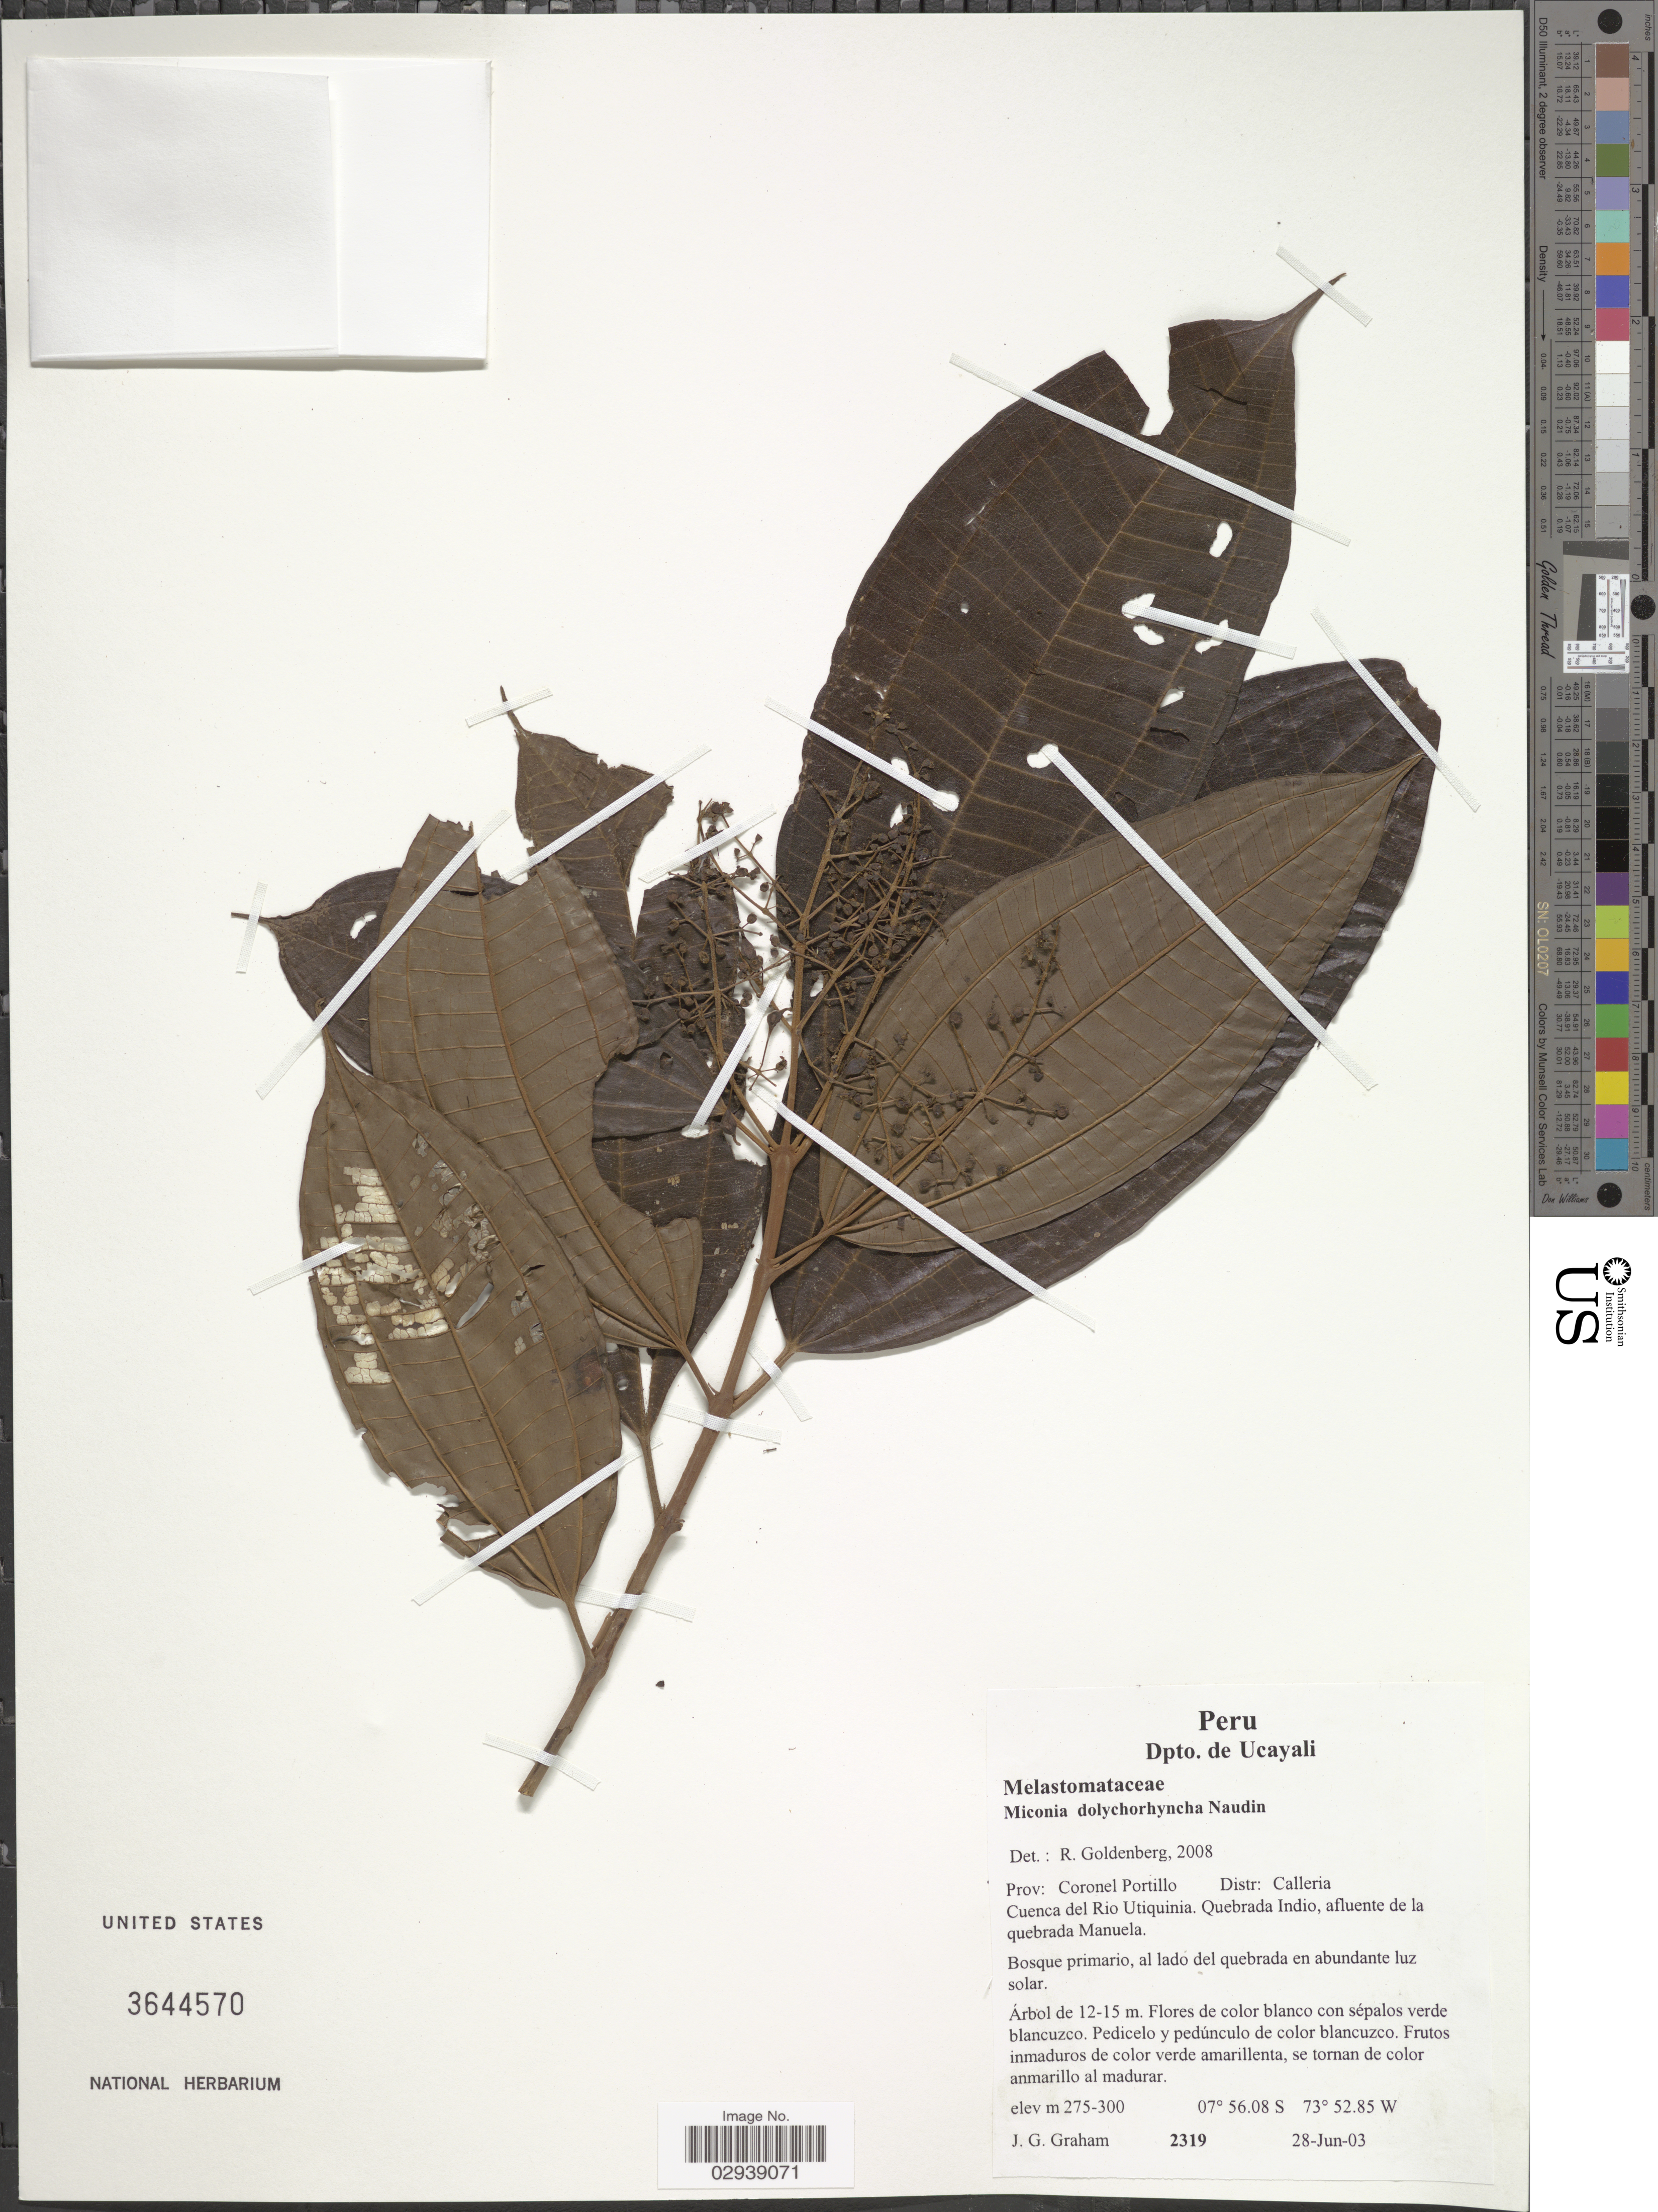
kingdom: Plantae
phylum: Tracheophyta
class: Magnoliopsida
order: Myrtales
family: Melastomataceae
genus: Miconia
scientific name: Miconia dolichorrhyncha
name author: Naudin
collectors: J. Graham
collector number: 2319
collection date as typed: Transcribed d/m/y: 28/6/3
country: Peru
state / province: Ucayali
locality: Dpto. de Ucayali. Prov: Coronel Portillo Distr: Calleria. Cuenca del Rio Utiquinia. Quebrada Indio, afluente de la quebrada Manuela.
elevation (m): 275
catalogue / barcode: US 3644570